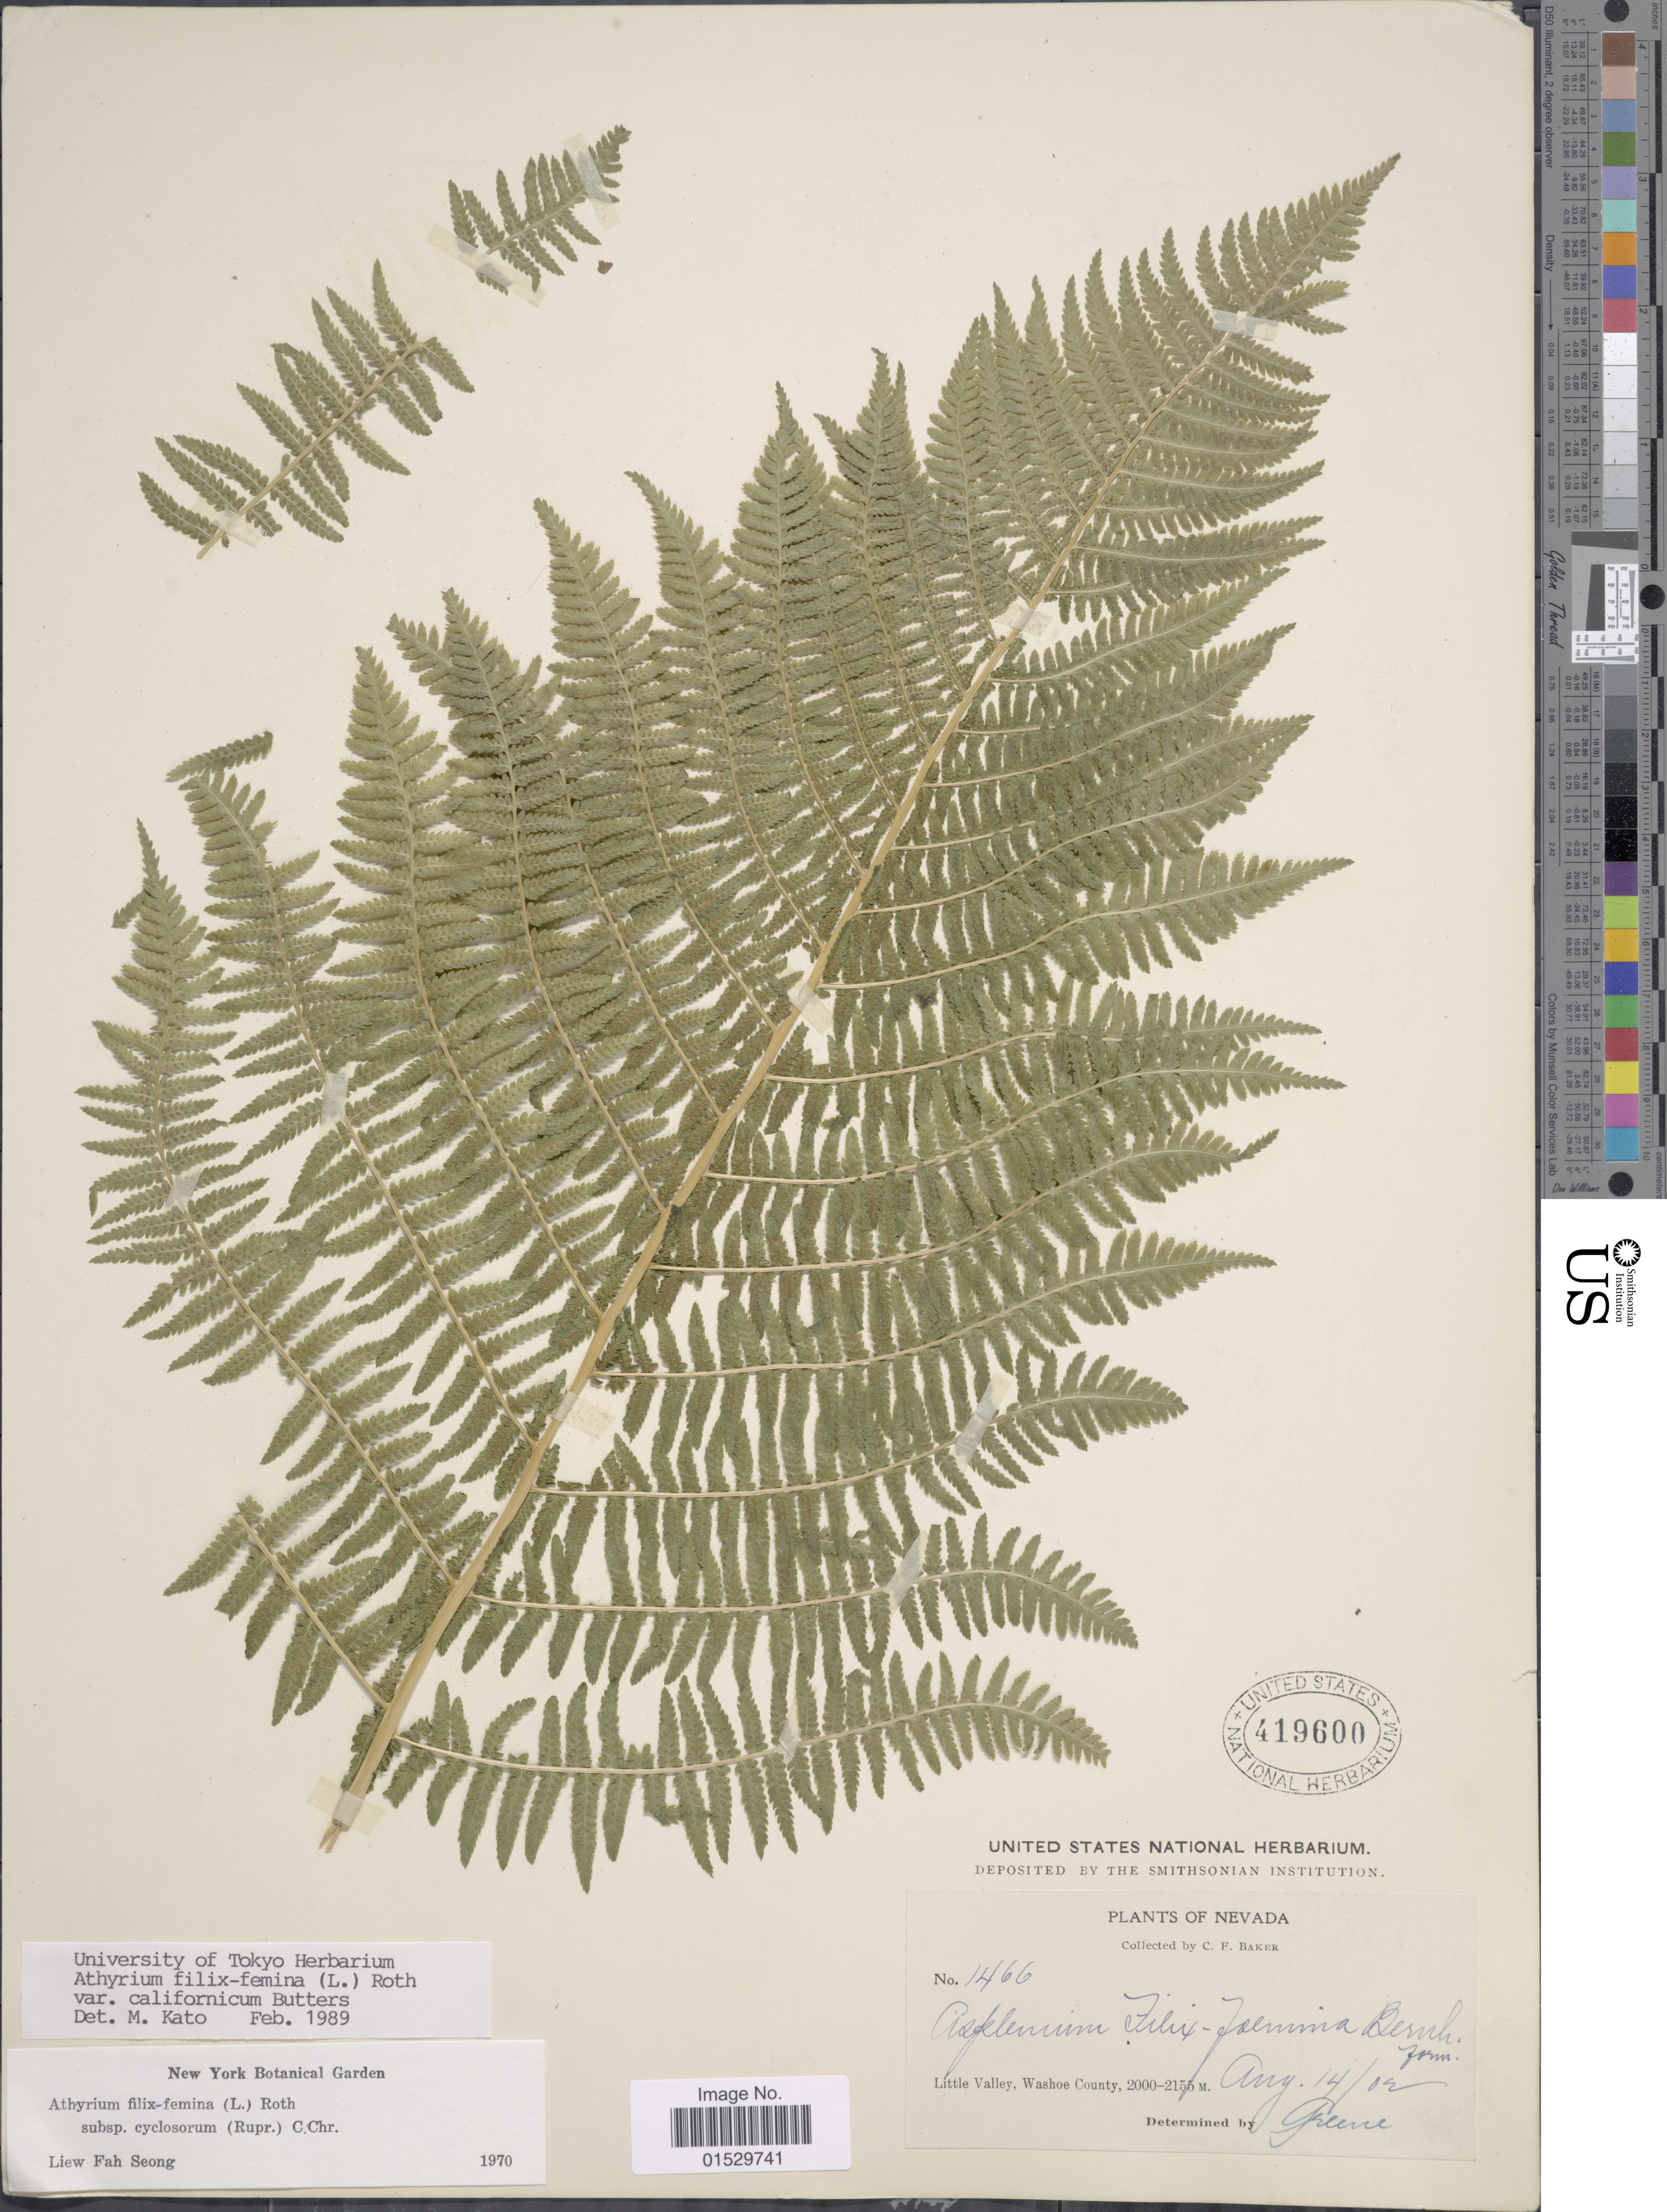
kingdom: Plantae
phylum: Tracheophyta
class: Polypodiopsida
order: Polypodiales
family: Athyriaceae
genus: Athyrium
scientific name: Athyrium filix-femina var. californicum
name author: Butters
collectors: C. F. Baker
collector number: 1466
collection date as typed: Transcribed d/m/y: 14/8/2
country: United States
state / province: Nevada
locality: Little Valley, Washoe County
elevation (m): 2000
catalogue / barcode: US 419600